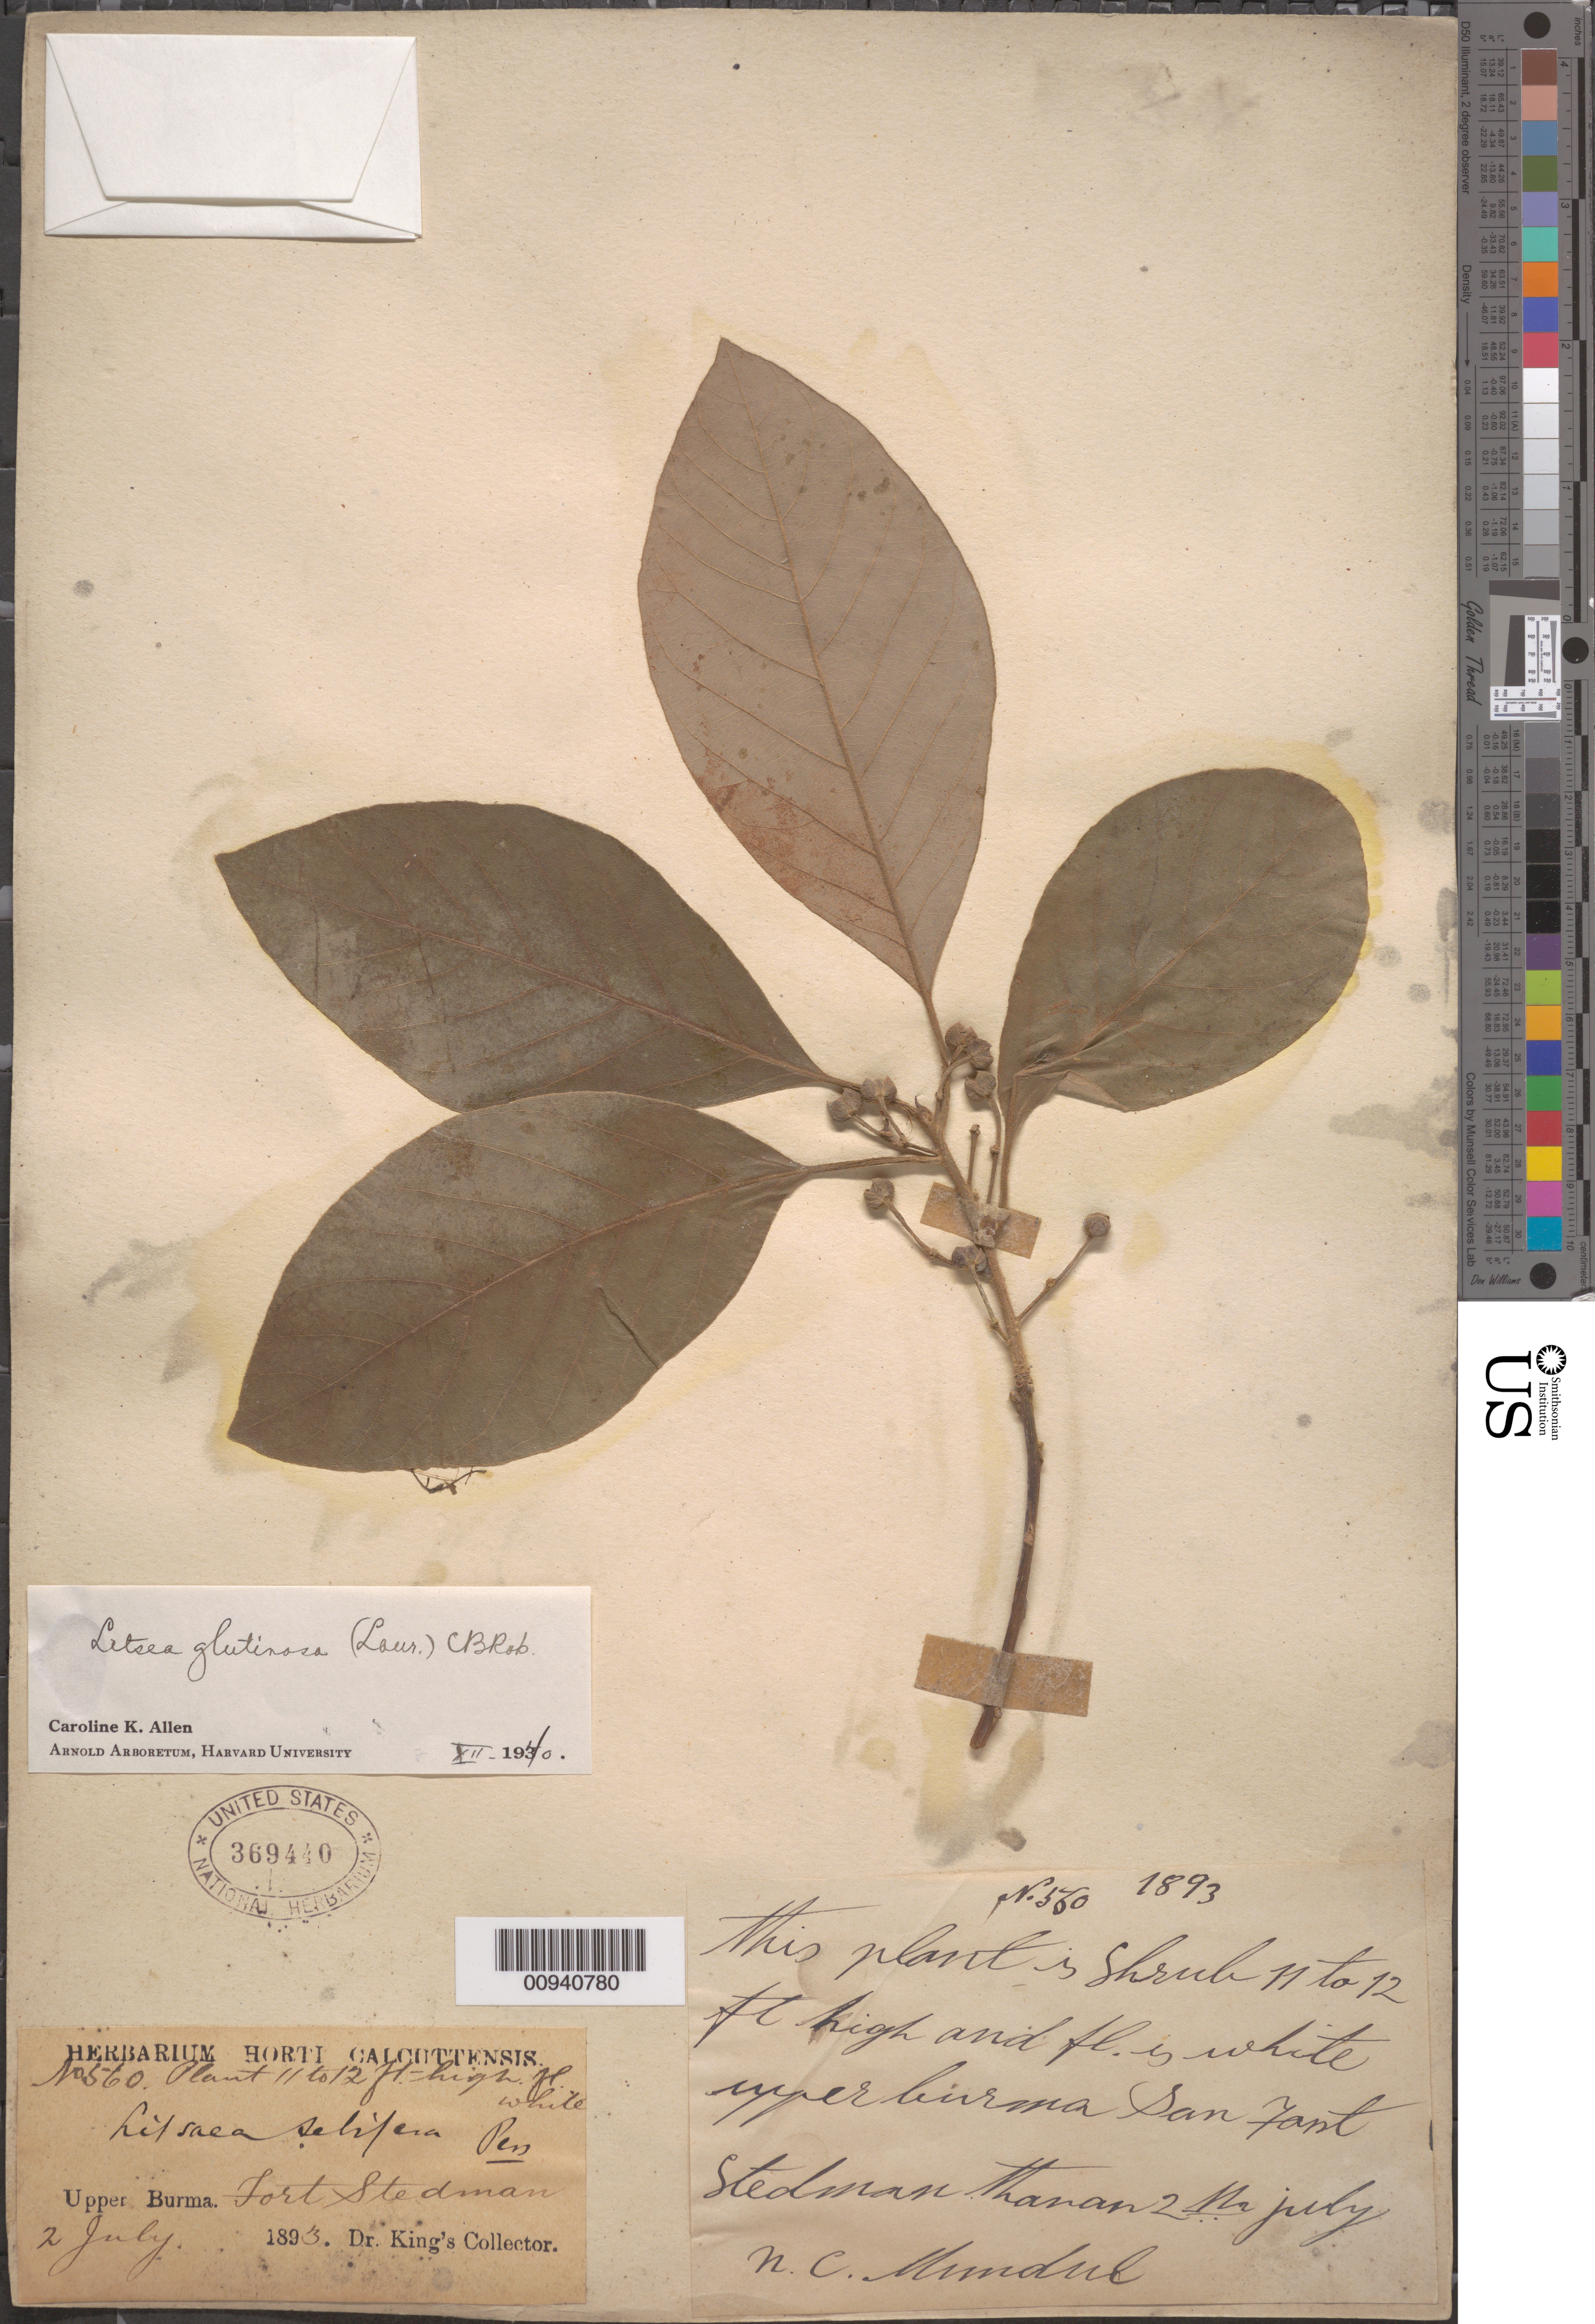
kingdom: Plantae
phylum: Tracheophyta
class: Magnoliopsida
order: Laurales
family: Lauraceae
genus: Litsea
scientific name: Litsea glutinosa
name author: (Lour.) C.B. Rob.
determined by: Allen, C. K.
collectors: N. Mundul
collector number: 560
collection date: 1893-07-02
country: Myanmar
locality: Fort Stedman - shrub, 11-12' high with white flowers.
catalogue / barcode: US 369440